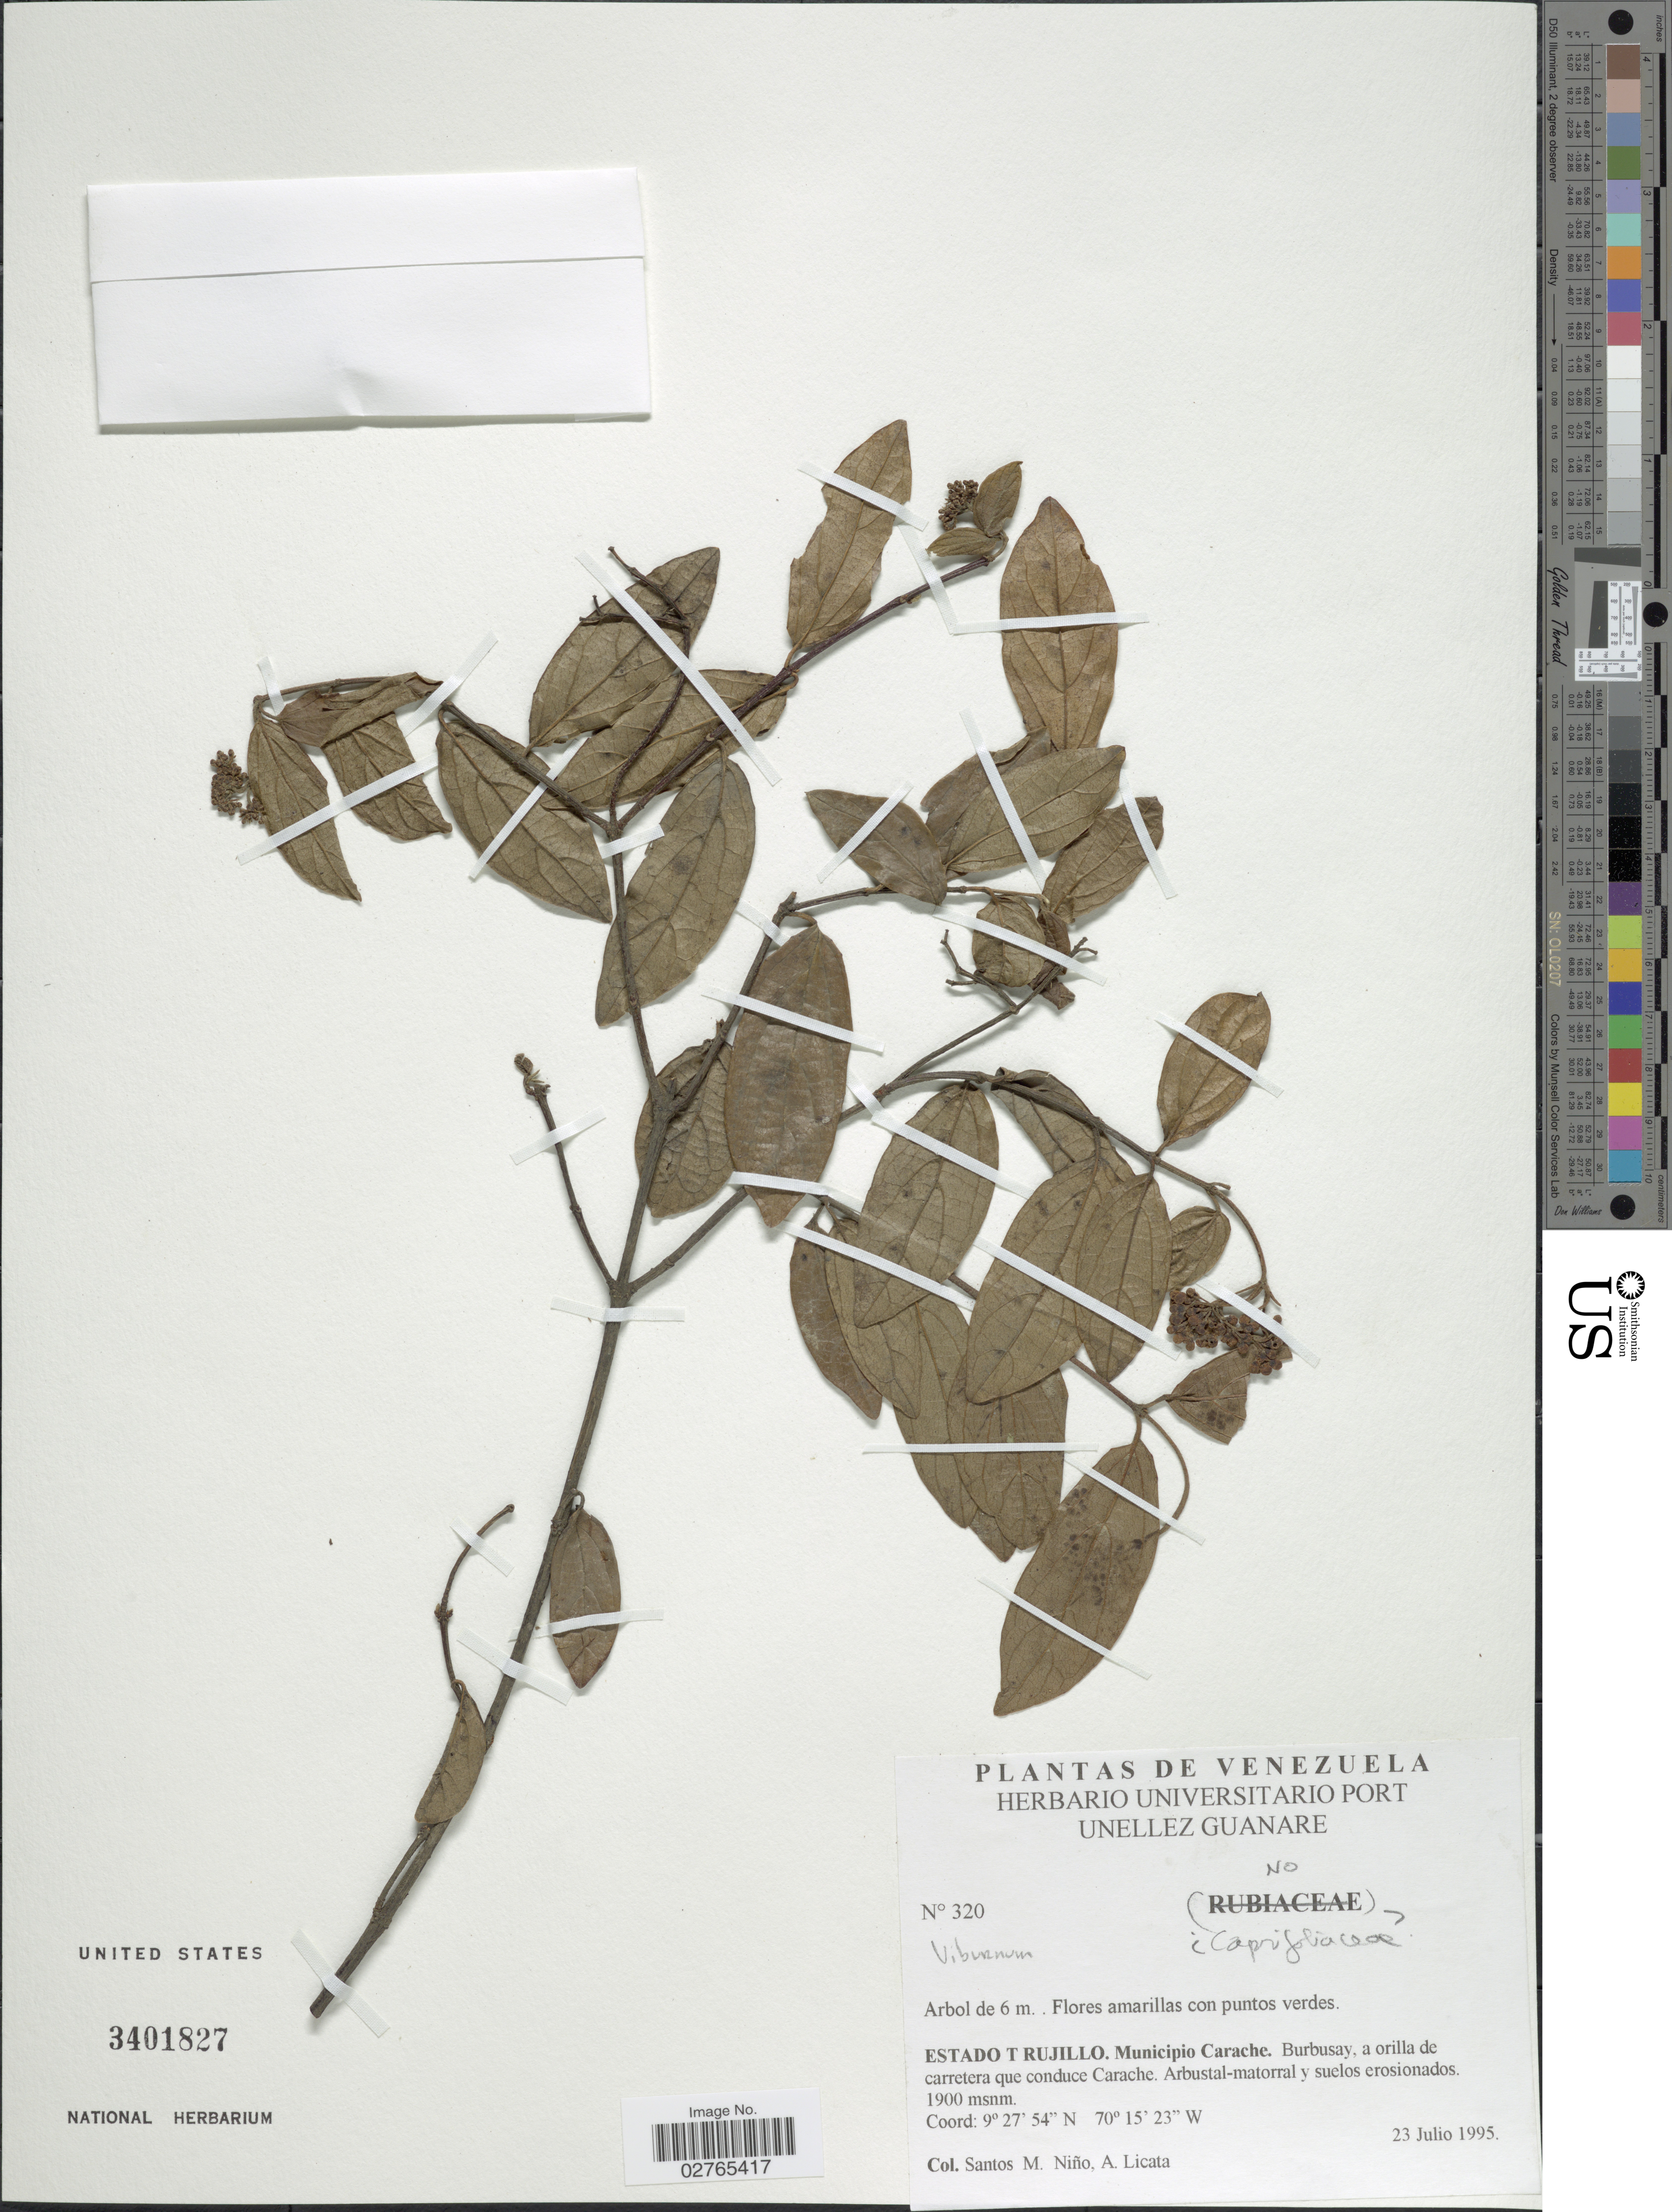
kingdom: Plantae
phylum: Tracheophyta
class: Magnoliopsida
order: Dipsacales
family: Viburnaceae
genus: Viburnum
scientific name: Viburnum sp.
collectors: S. M. Niño & A. Licata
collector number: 320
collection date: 1995-07-23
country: Venezuela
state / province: Trujillo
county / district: Carache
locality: Burbusay, a orilla de carretera que conduce Carache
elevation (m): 1900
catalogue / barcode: US 3401827